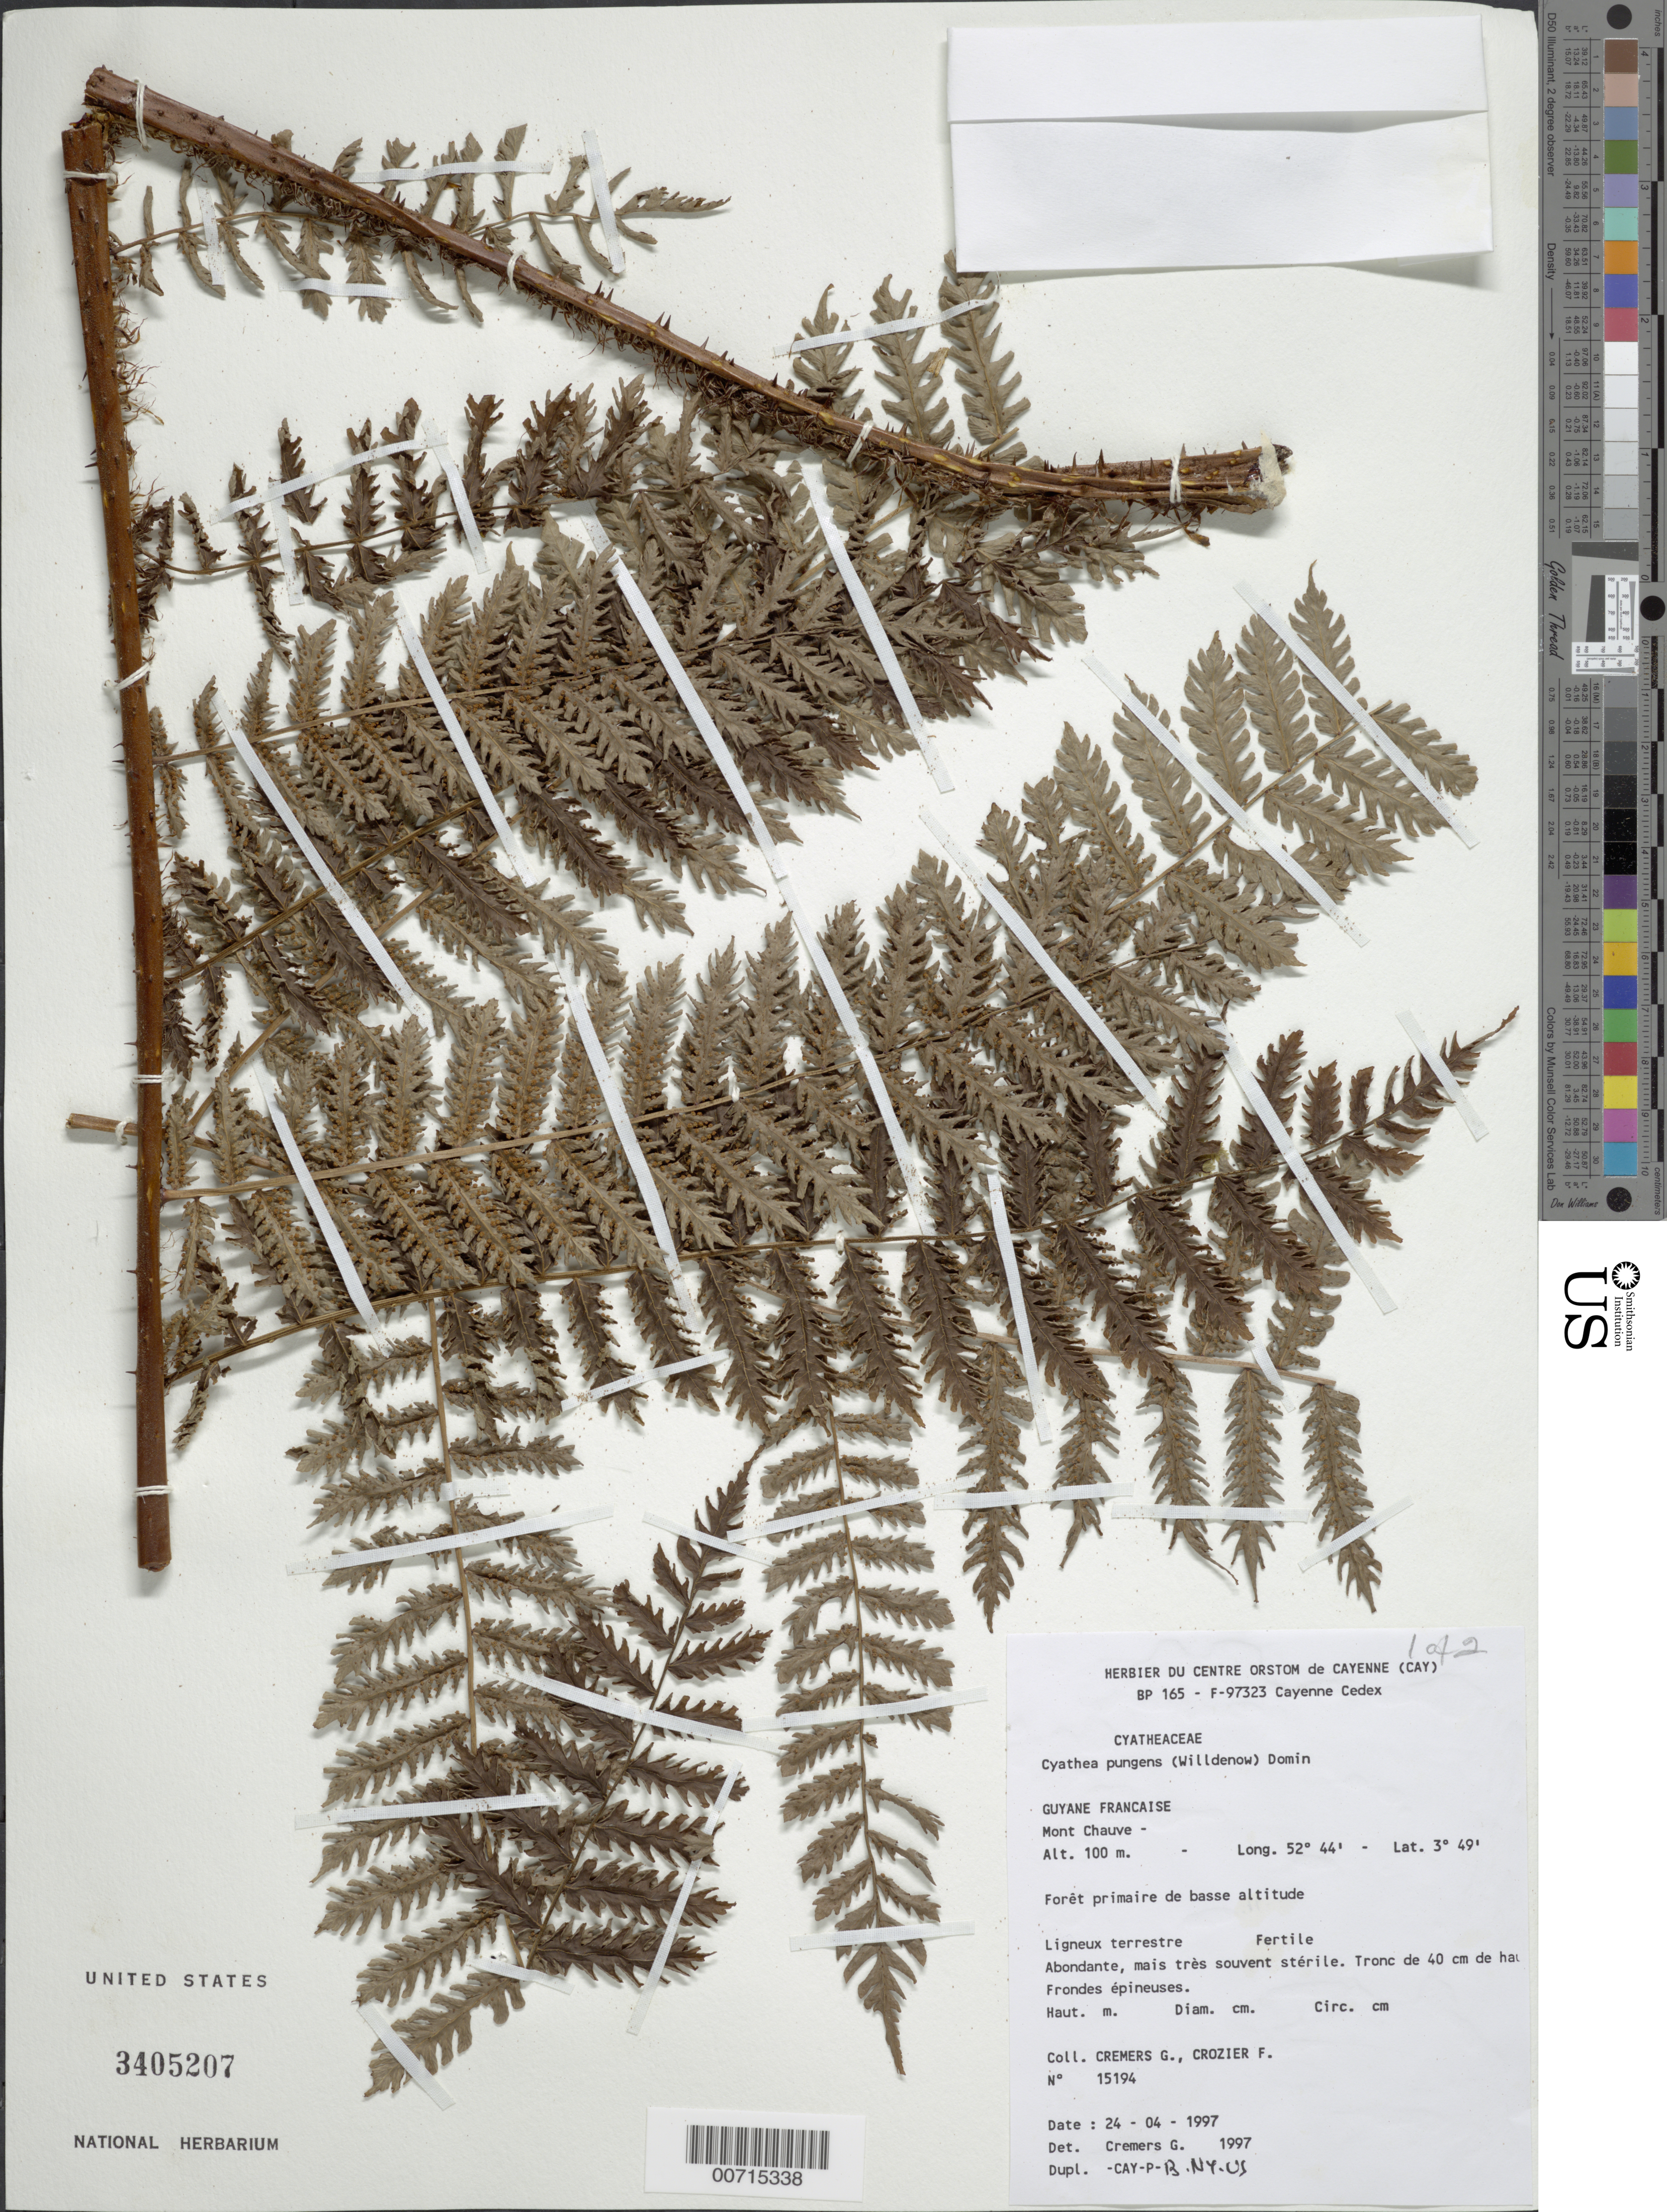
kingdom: Plantae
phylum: Tracheophyta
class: Polypodiopsida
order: Cyatheales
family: Cyatheaceae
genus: Cyathea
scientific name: Cyathea pungens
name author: (Willd.) Domin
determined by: Cremers, Georges A.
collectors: G. Cremers & F. Crozier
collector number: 15194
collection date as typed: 24-Apr-97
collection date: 1997-04-24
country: French Guiana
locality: Mont Chauve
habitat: Low primary forest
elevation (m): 100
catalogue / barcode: US 3405207